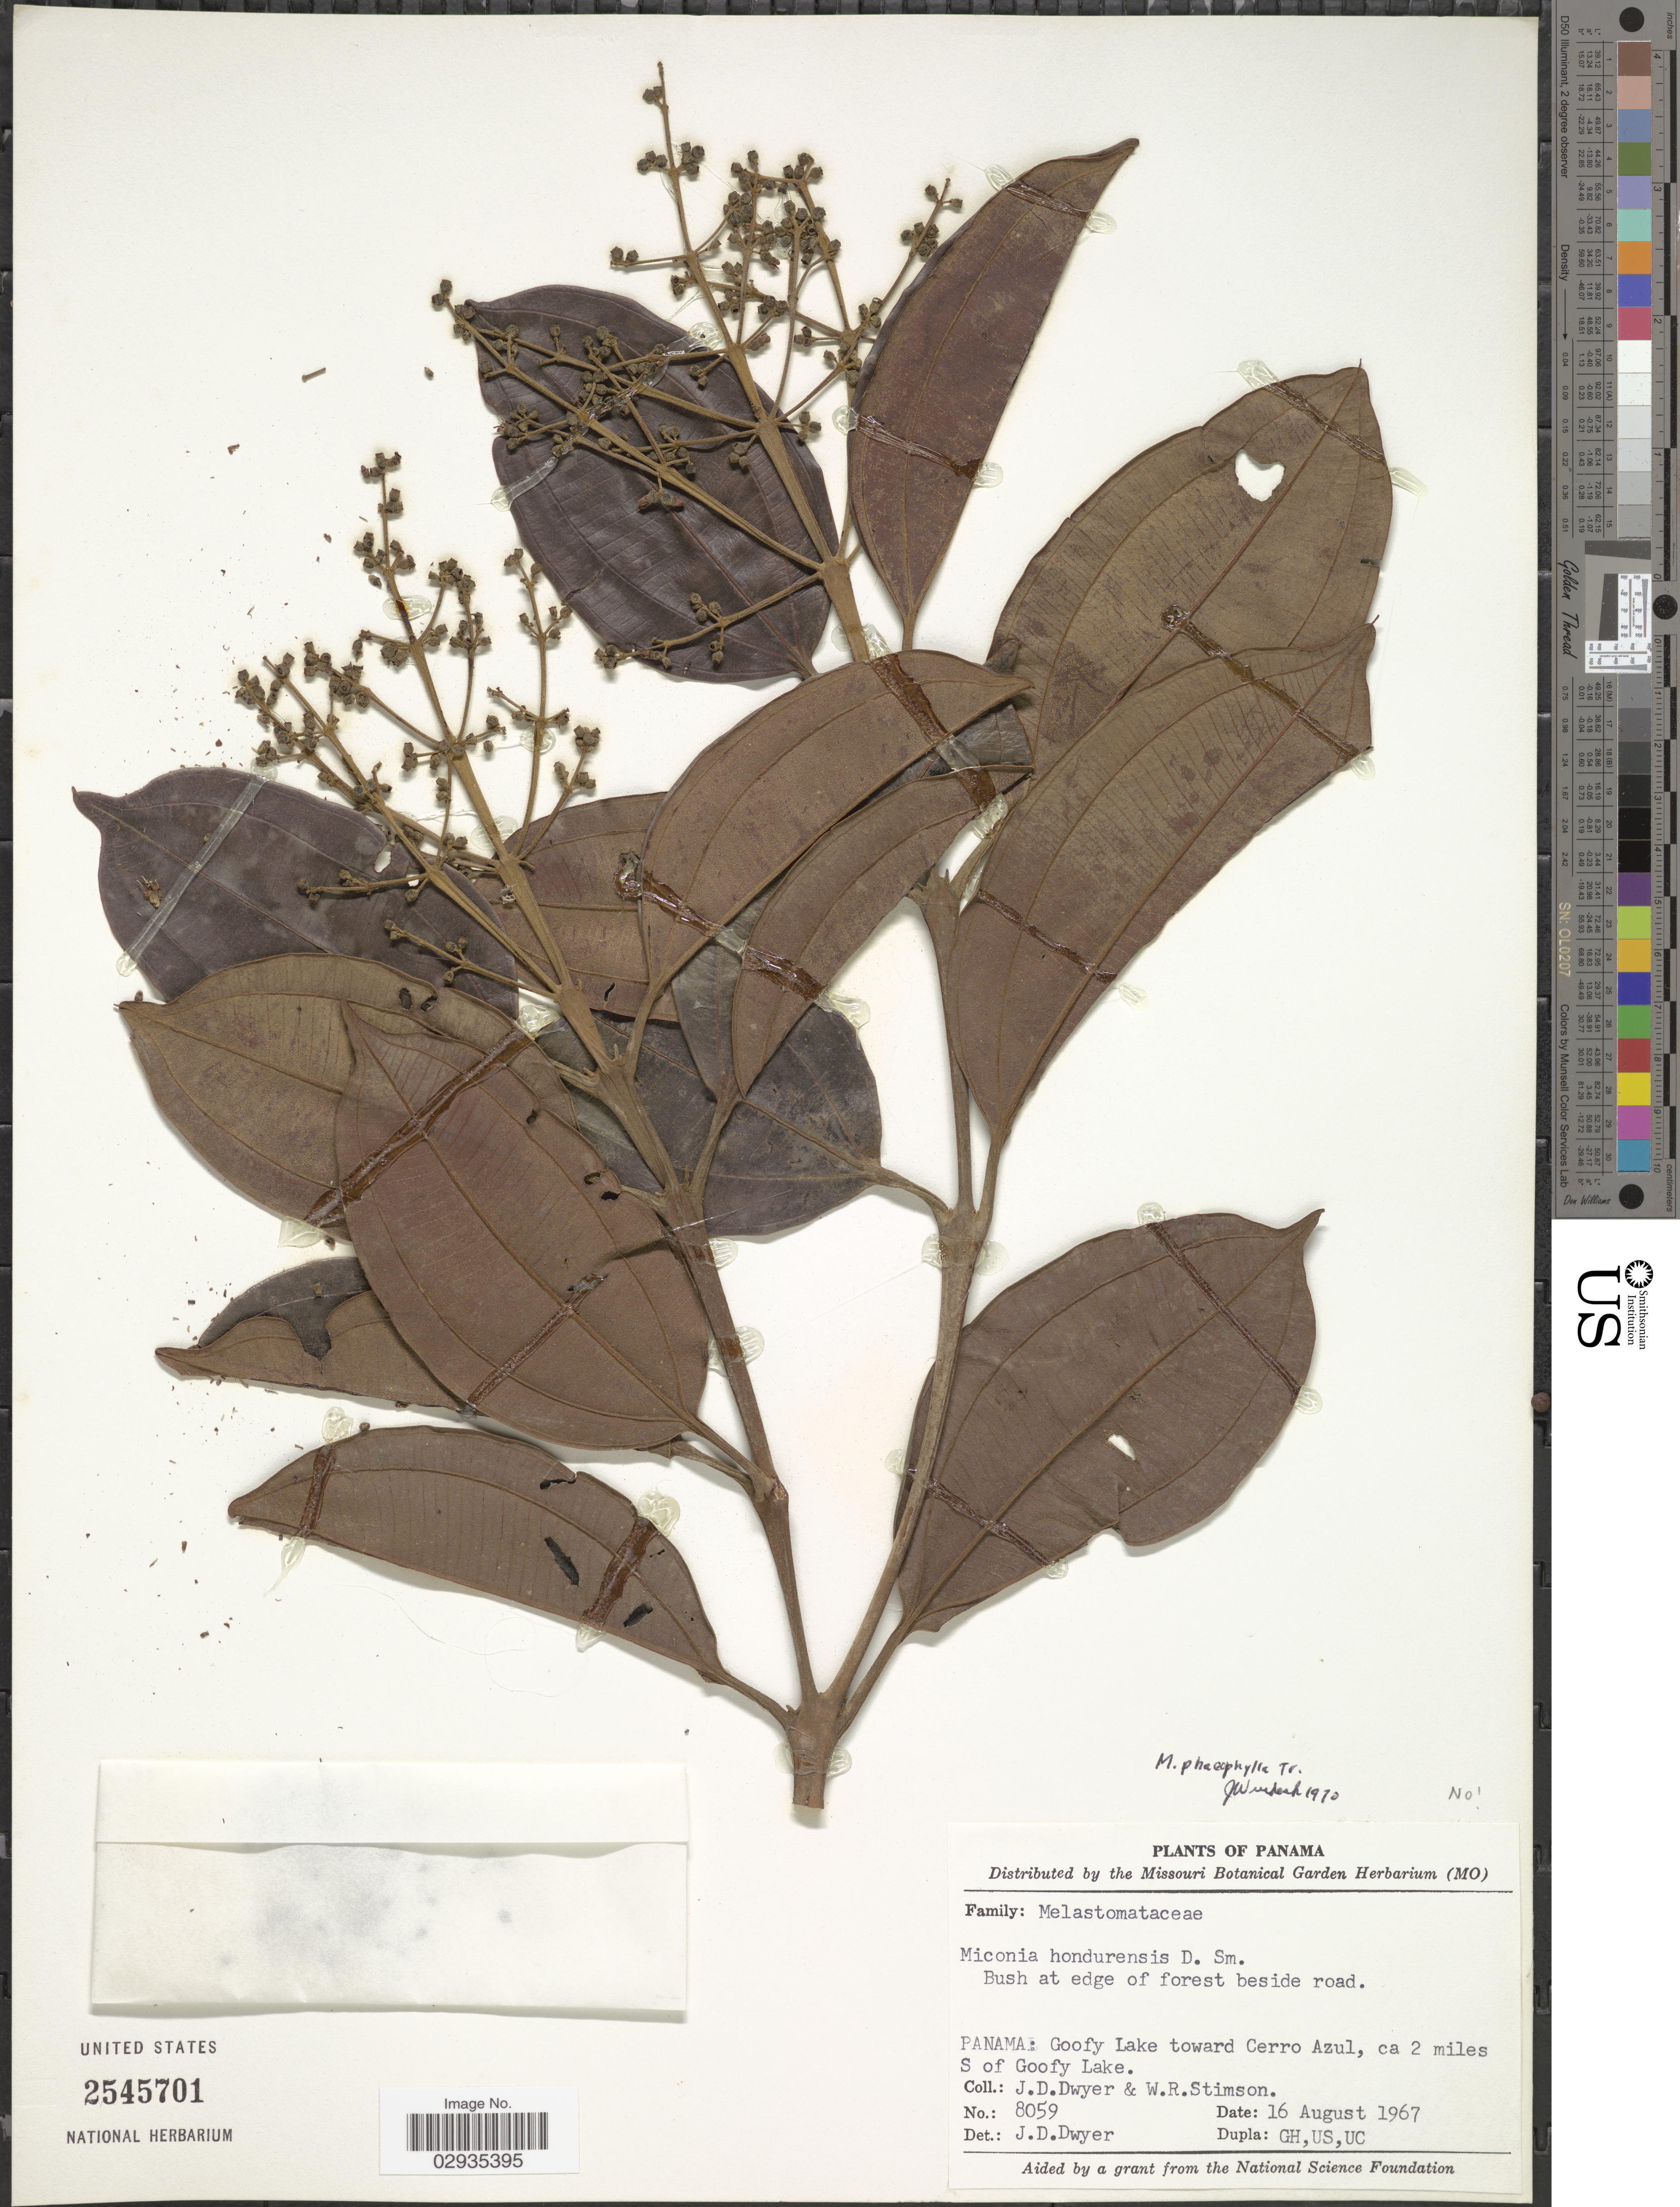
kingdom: Plantae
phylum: Tracheophyta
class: Magnoliopsida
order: Myrtales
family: Melastomataceae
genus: Miconia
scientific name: Miconia phaeophylla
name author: Triana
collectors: J. D. Dwyer & W. R. Stimson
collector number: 8059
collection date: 1967-08-16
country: Panama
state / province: Panamá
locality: Goofy Lake toward Cerro Azul, ca 2 miles S of Goofy Lake.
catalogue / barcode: US 2545701